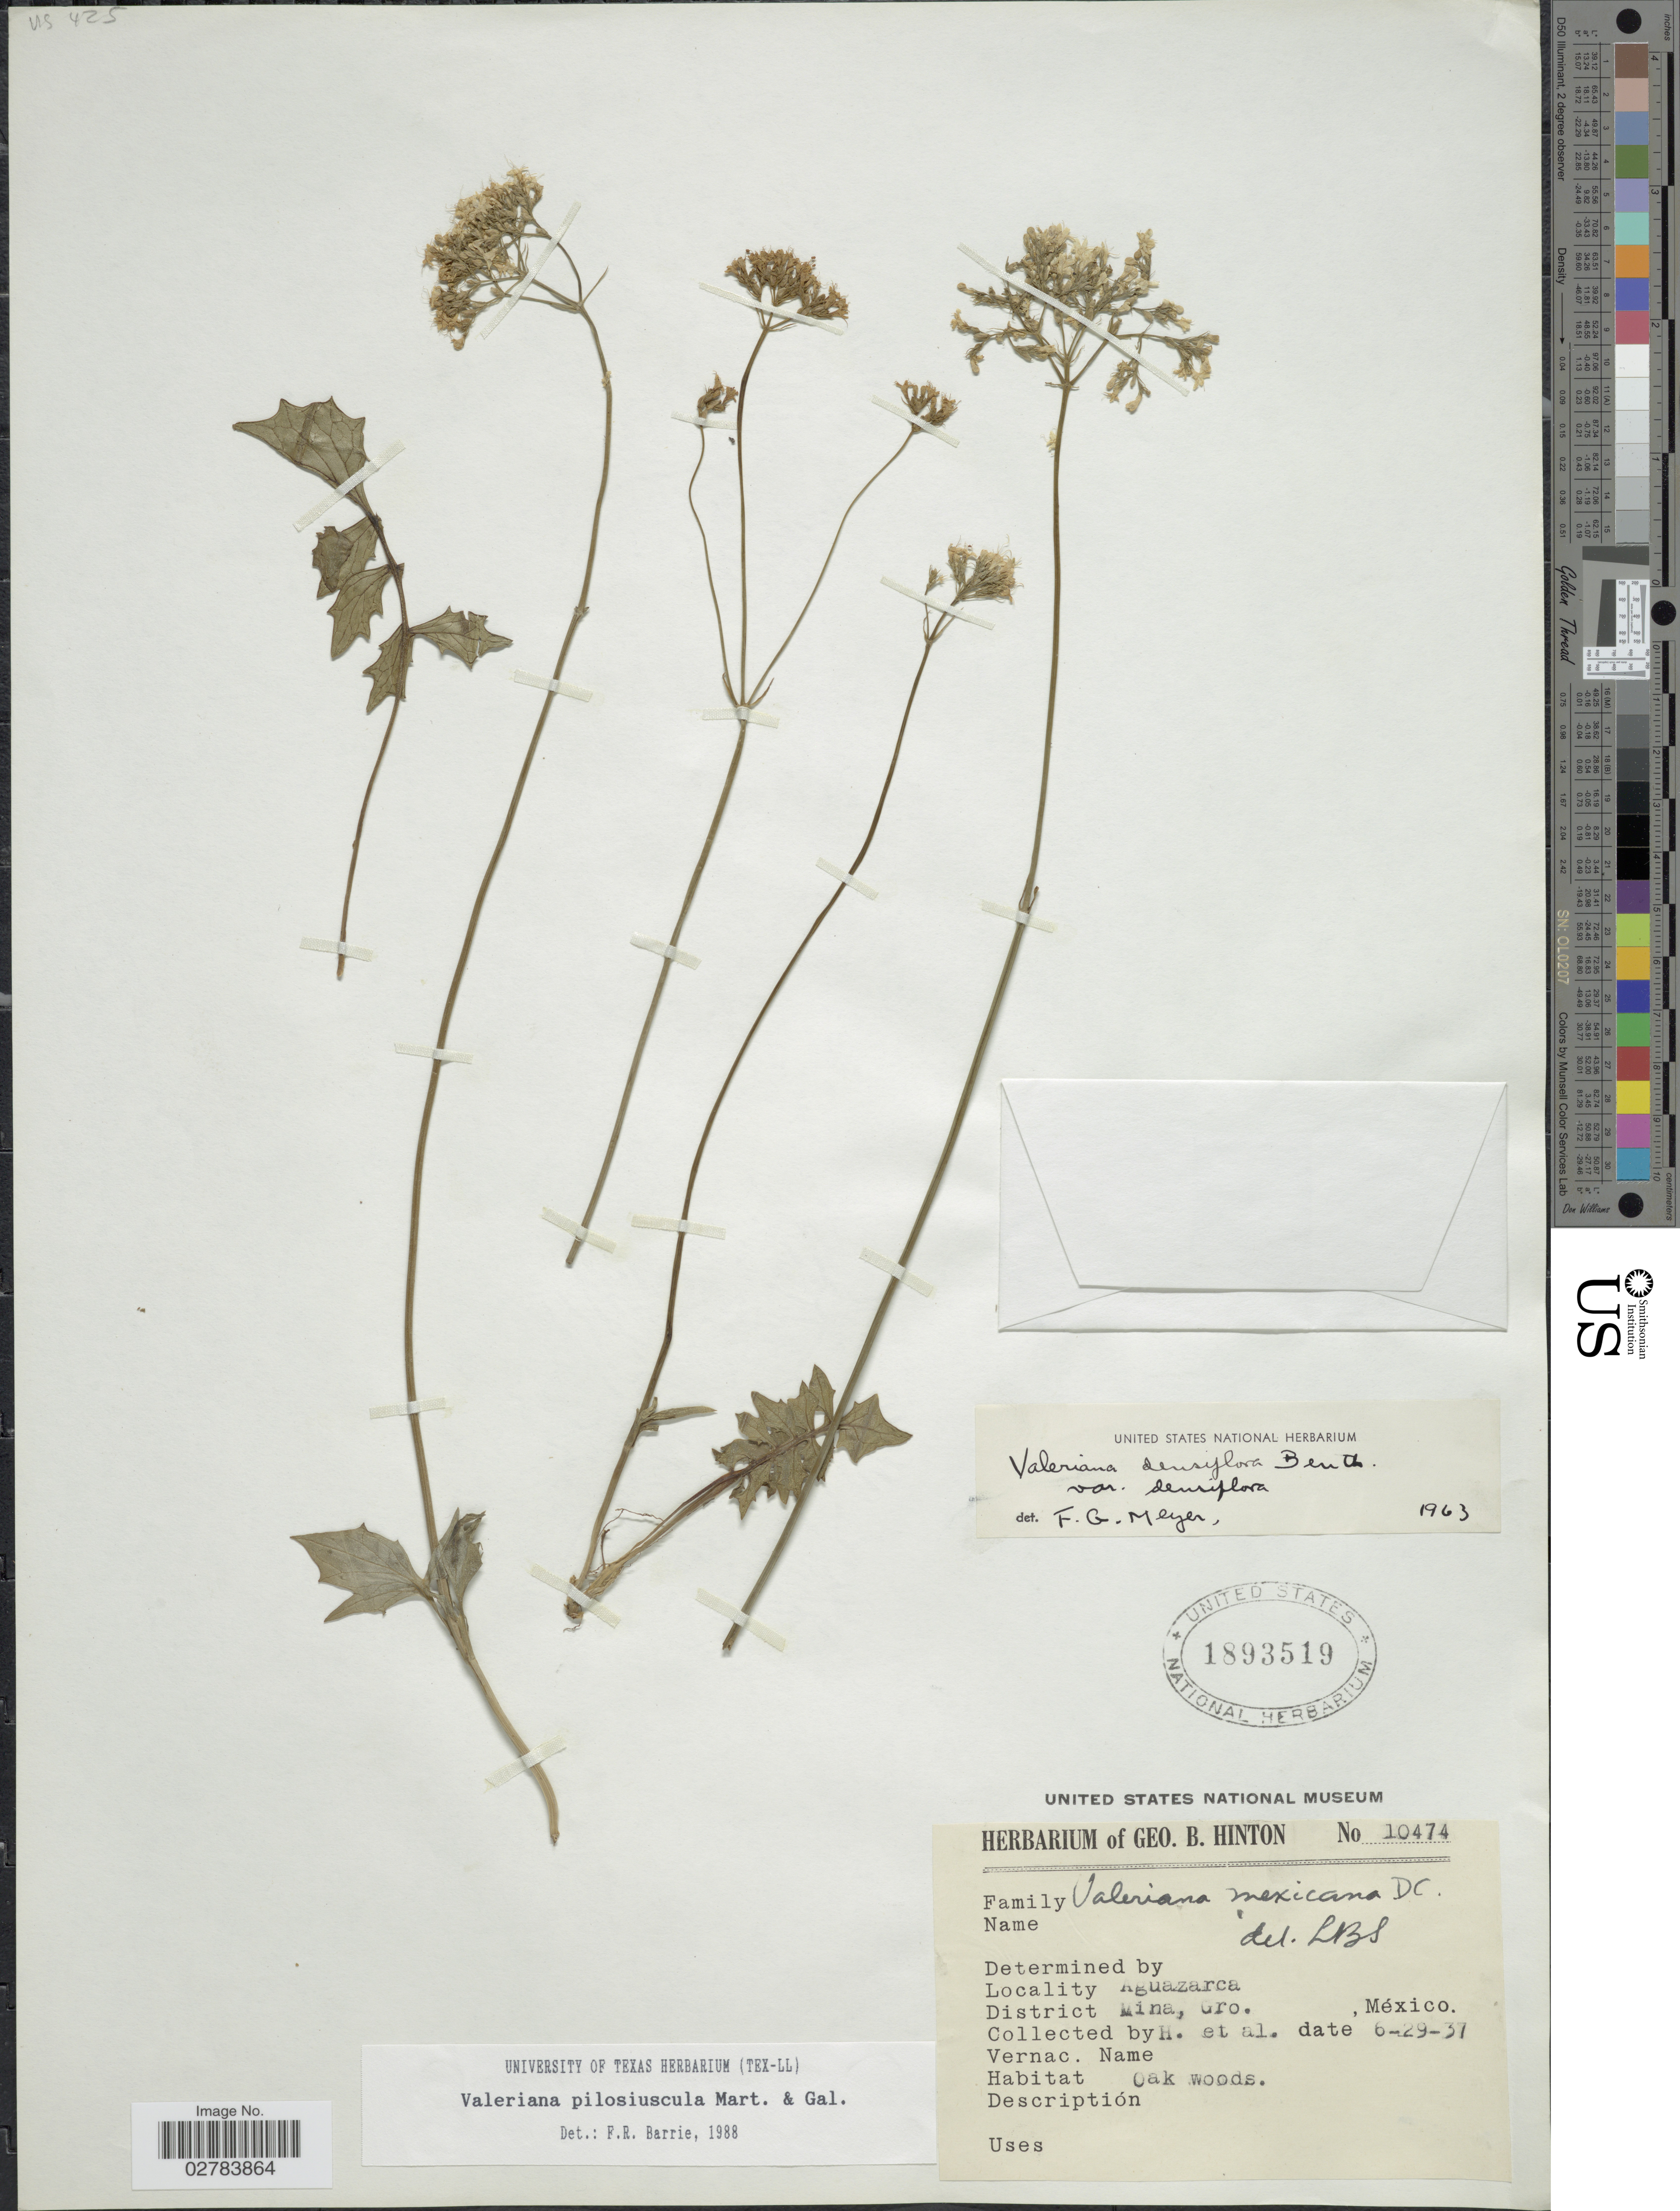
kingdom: Plantae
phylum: Tracheophyta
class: Magnoliopsida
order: Dipsacales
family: Caprifoliaceae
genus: Valeriana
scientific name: Valeriana pilosiuscula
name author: M. Martens & Galeotti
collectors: G. B. Hinton & et al.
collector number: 10474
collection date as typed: Transcribed d/m/y: 29/6/37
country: Mexico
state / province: Guerrero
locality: Aguazarca, District Mina, Gro., Oak woods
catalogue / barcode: US 1893519